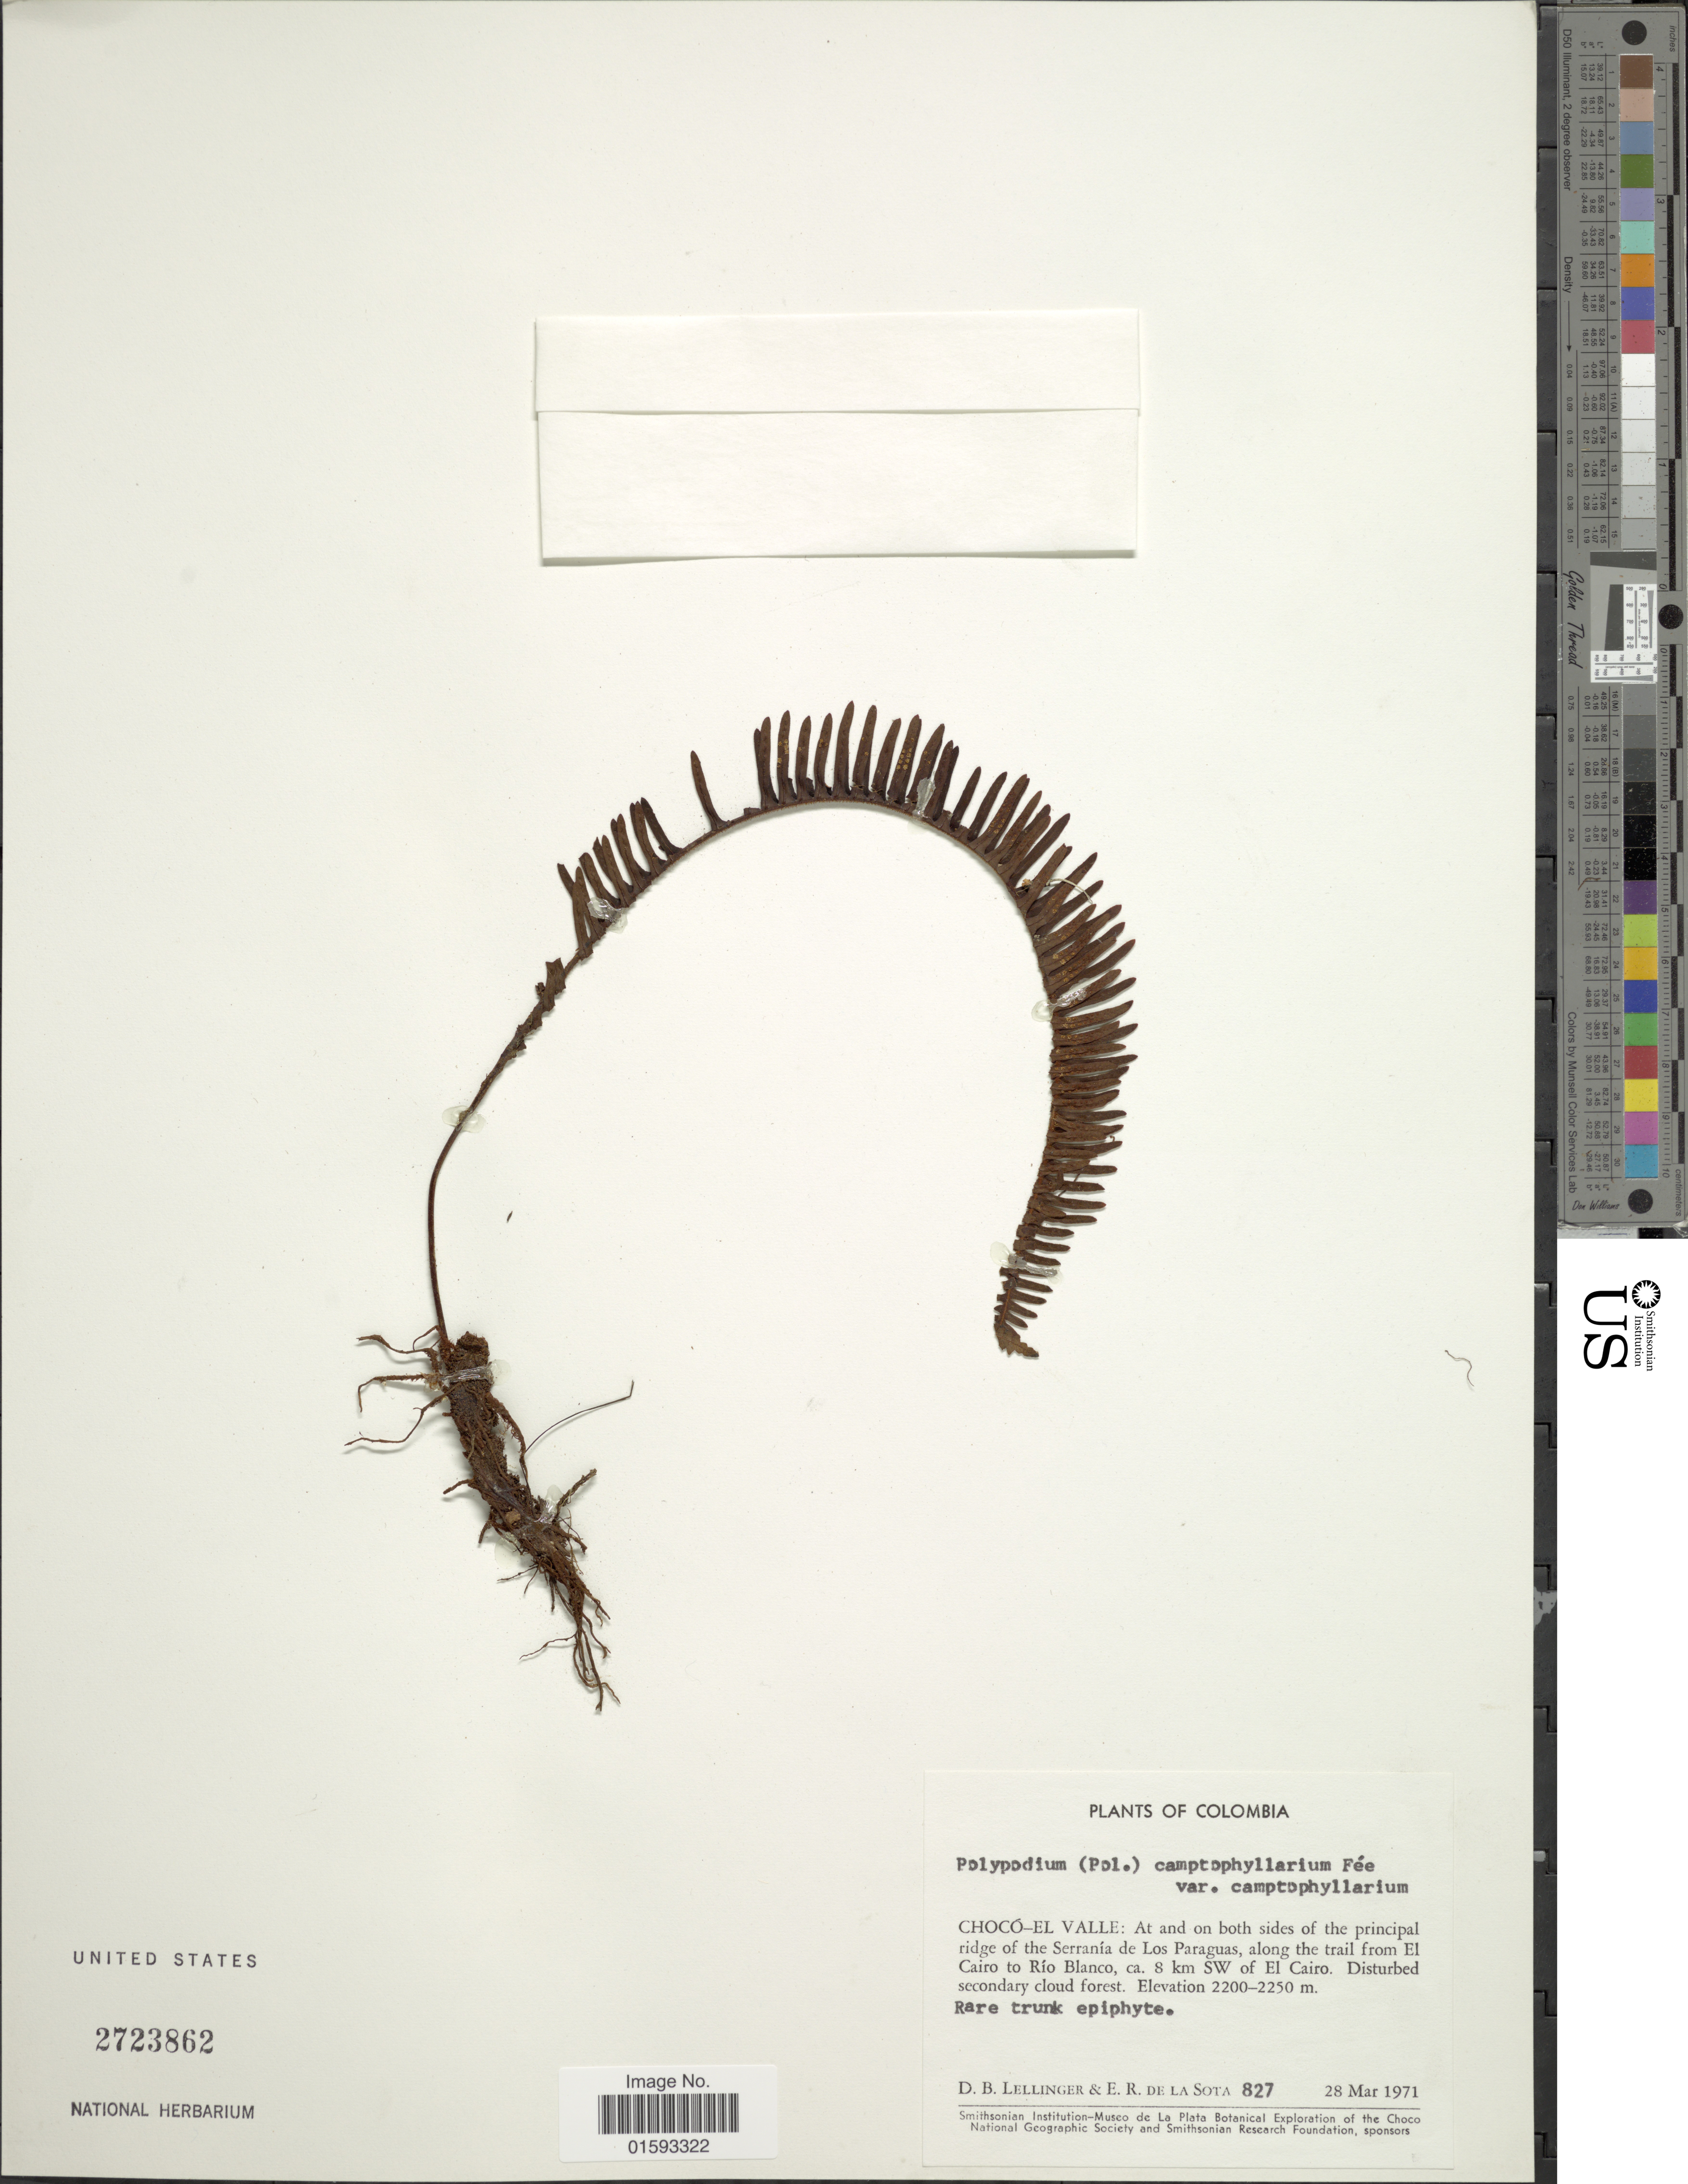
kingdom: Plantae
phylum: Tracheophyta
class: Polypodiopsida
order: Polypodiales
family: Polypodiaceae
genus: Pecluma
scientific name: Pecluma camptophyllaria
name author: (Fée) M.G. Price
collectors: D. B. Lellinger & E. R. de la Sota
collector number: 827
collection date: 1971-03-28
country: Colombia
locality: Choco - El Valle: at and on both sides of the principal ridge of the Serraniade Los Paraguas, along the trail from El Cairo to Rio Blanco, ca. 8 km SW of El Cairo. Disturbed secondary cloud forest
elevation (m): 2200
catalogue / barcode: US 2723862